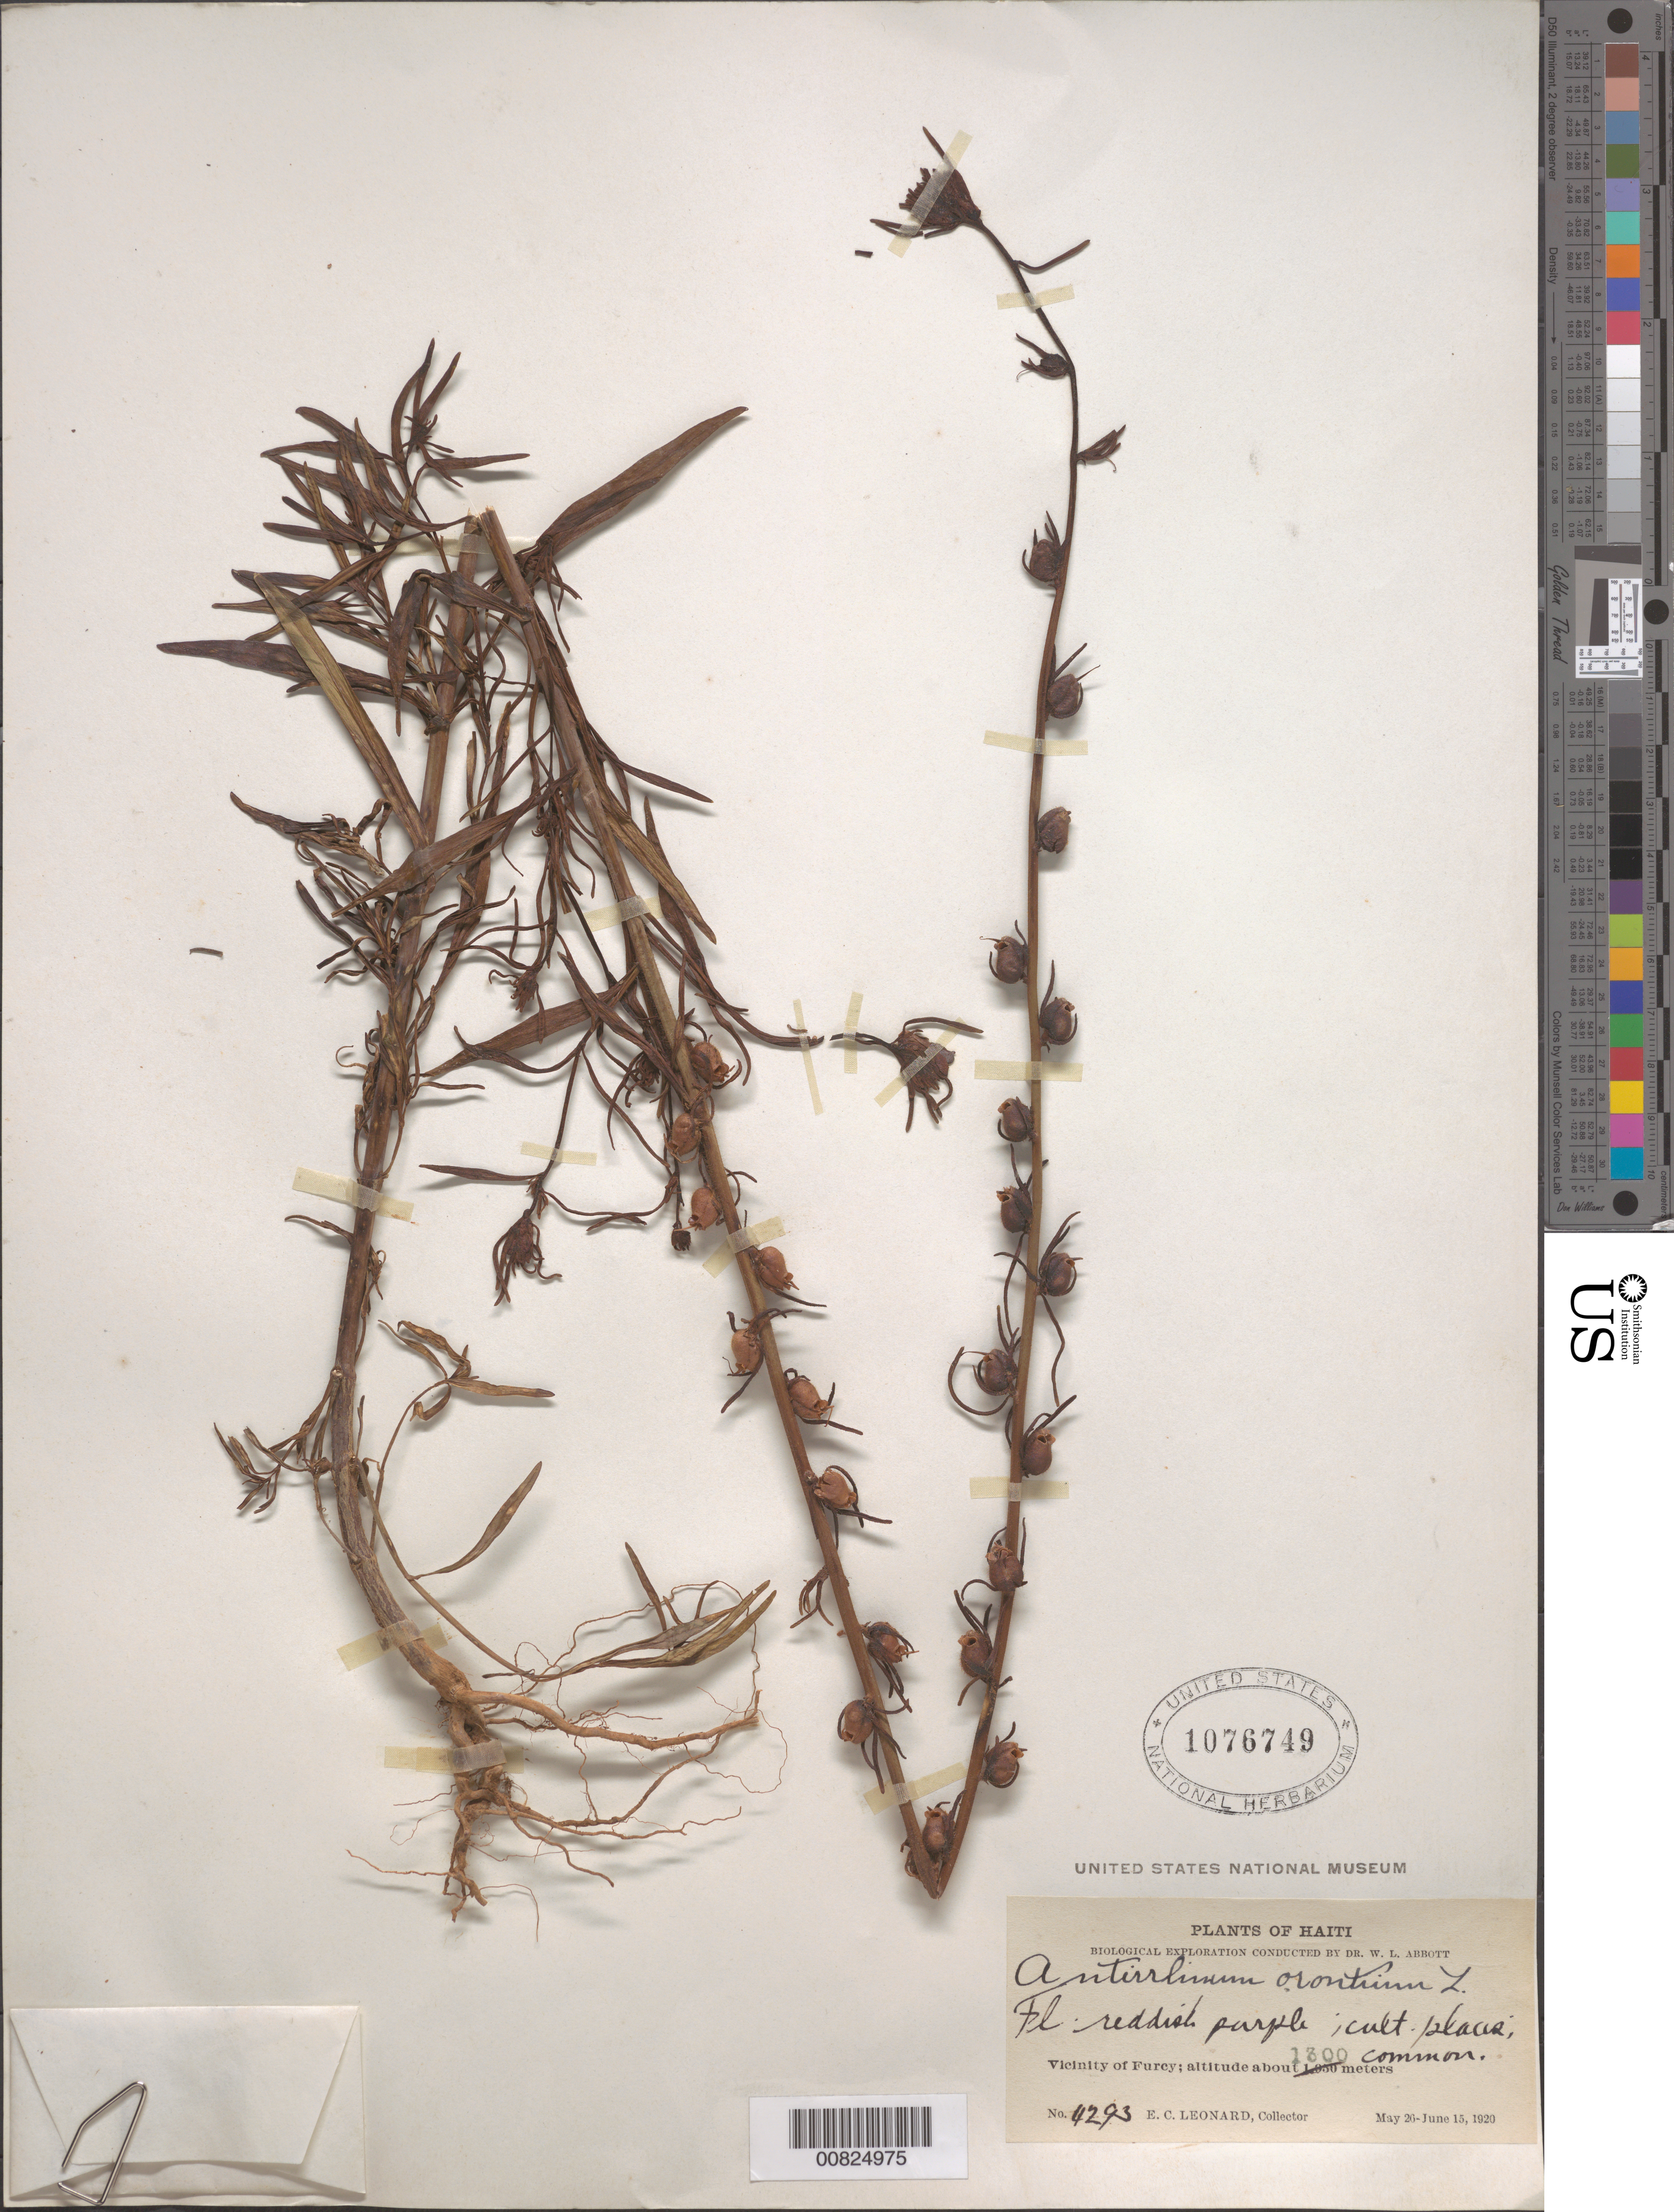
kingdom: Plantae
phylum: Tracheophyta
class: Magnoliopsida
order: Lamiales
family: Plantaginaceae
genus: Misopates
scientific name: Misopates orontium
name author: (L.) Raf.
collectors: E. C. Leonard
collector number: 4293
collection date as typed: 26 May 1920 to 15 Jun 1920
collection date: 1920-05-26/1920-06-15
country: Haiti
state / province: Ouest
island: Hispaniola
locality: Vicinity of Furcy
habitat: Cultivated places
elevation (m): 1300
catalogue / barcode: US 1076749